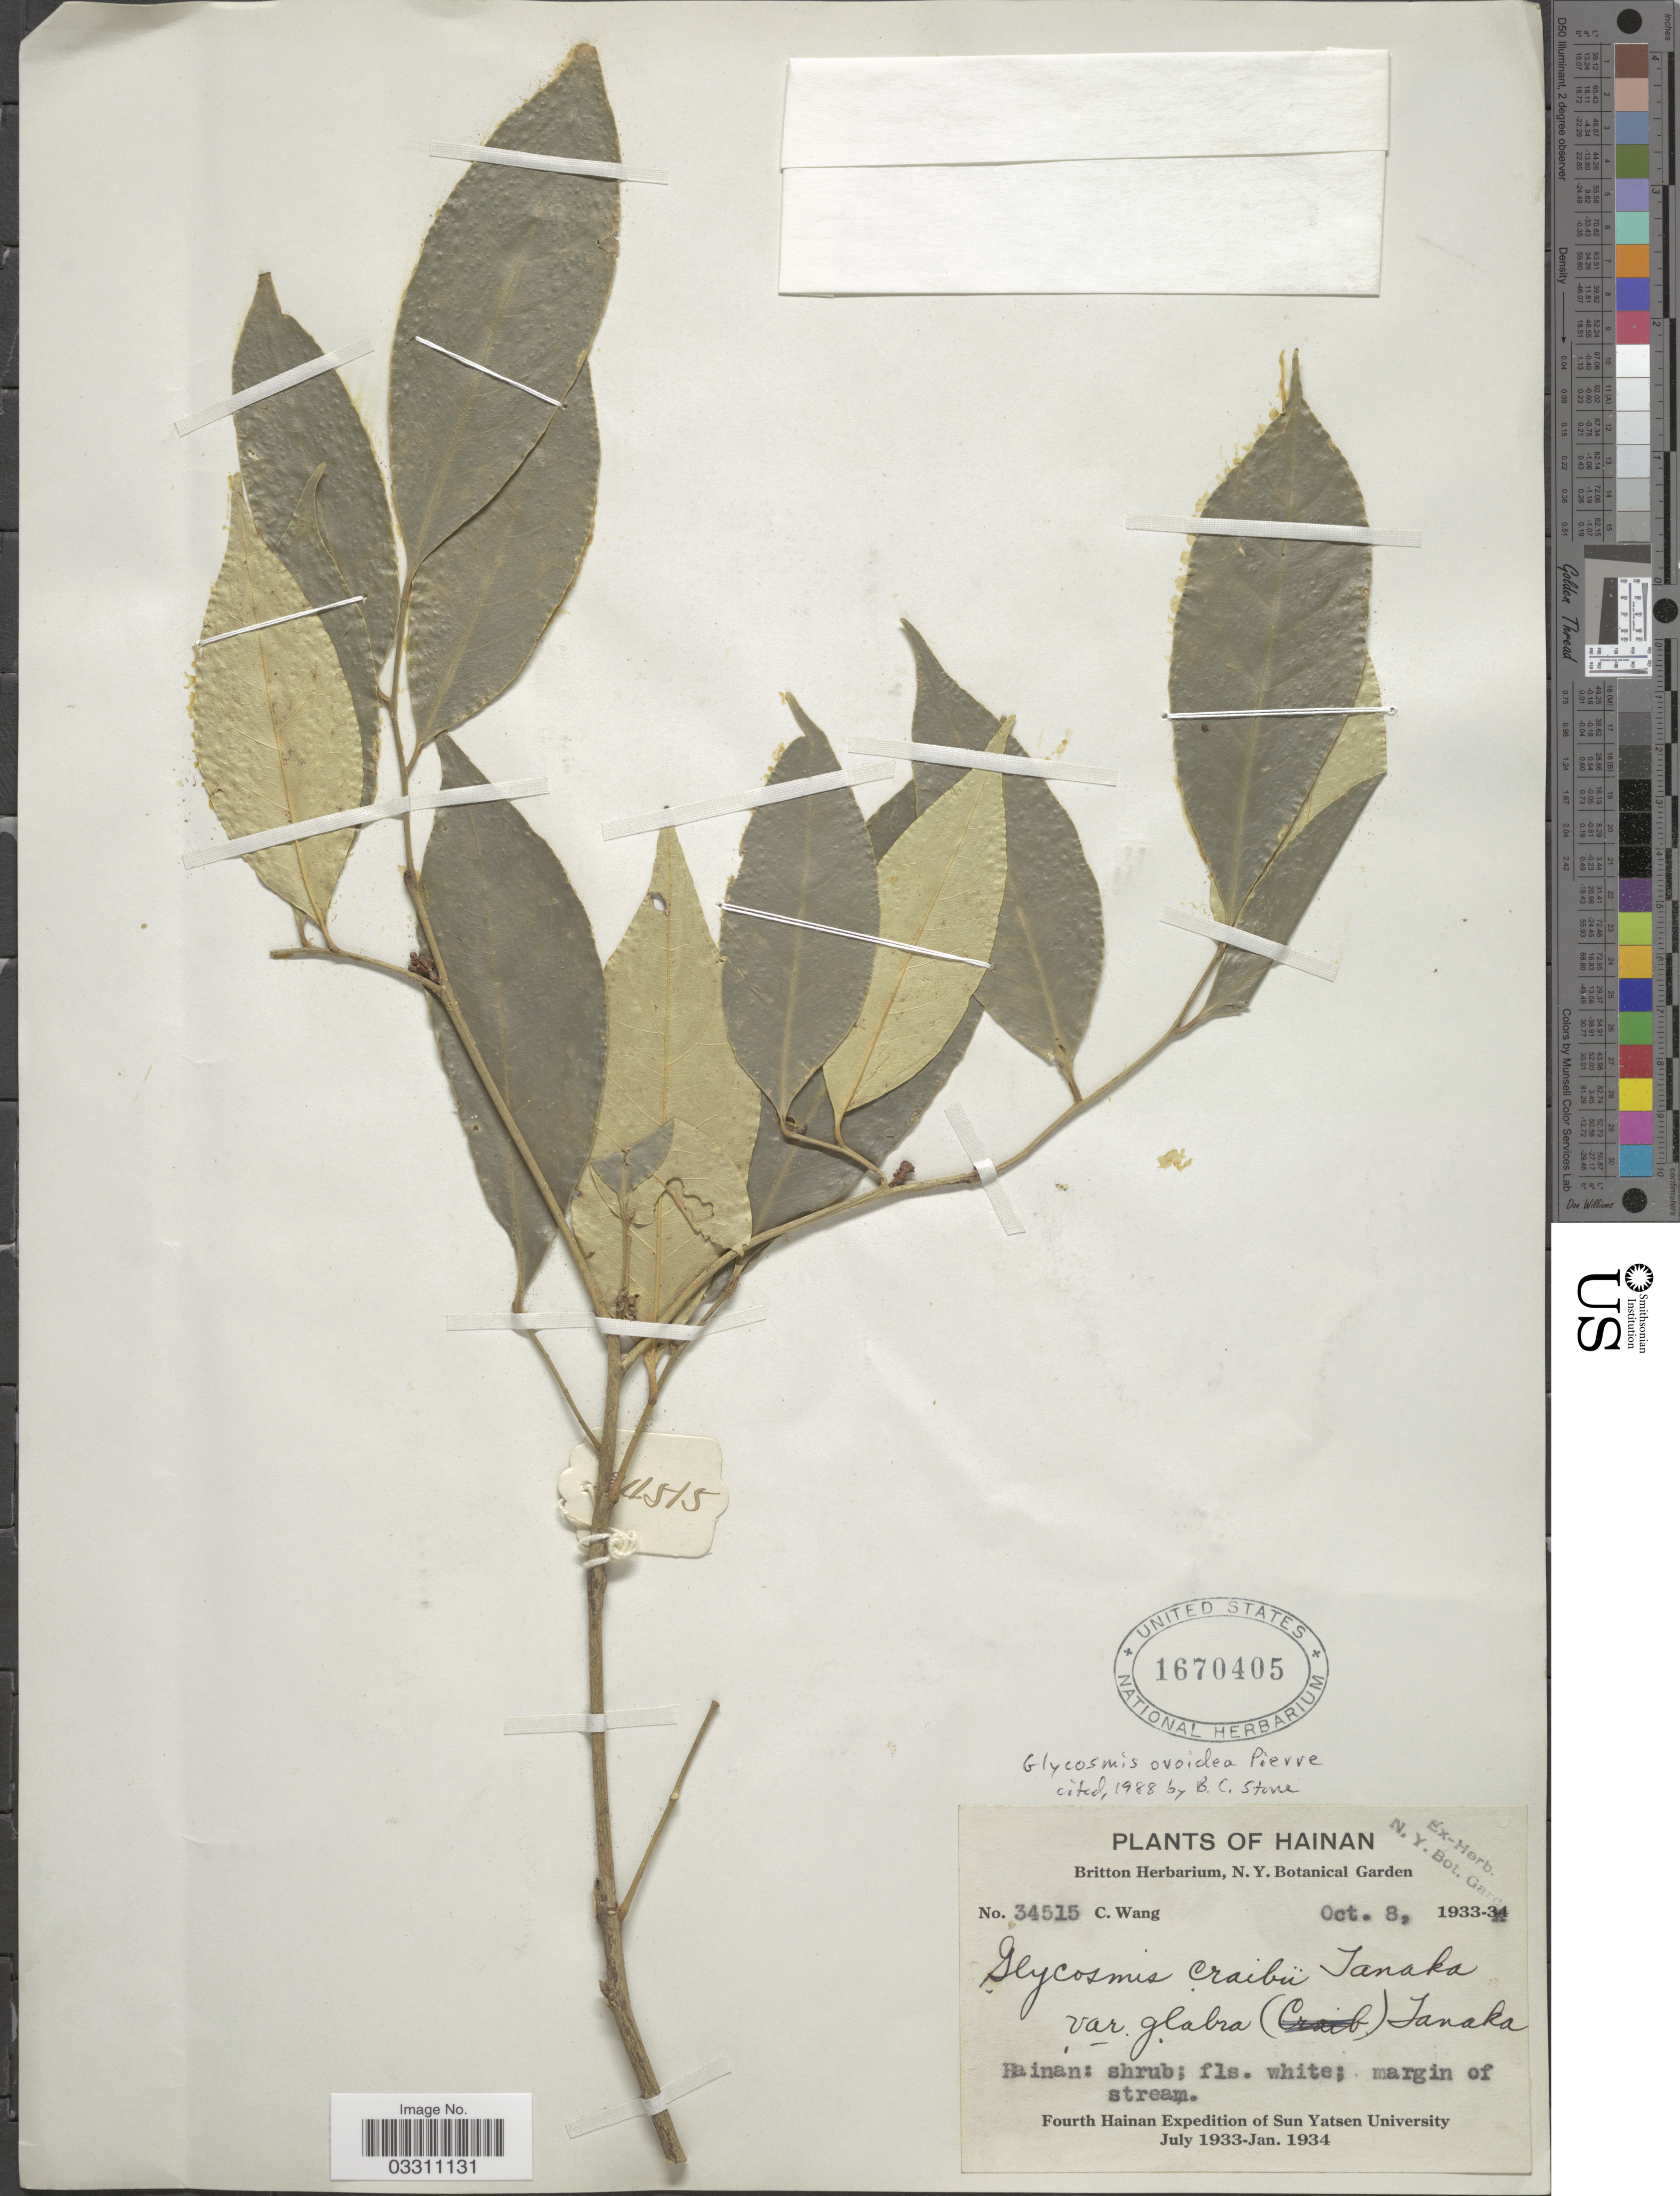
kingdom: Plantae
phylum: Tracheophyta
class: Magnoliopsida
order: Sapindales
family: Rutaceae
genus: Glycosmis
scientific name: Glycosmis ovoidea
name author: Pierre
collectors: C. Wang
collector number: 34515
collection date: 1933-10-08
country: China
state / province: Hainan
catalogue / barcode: US 1670405